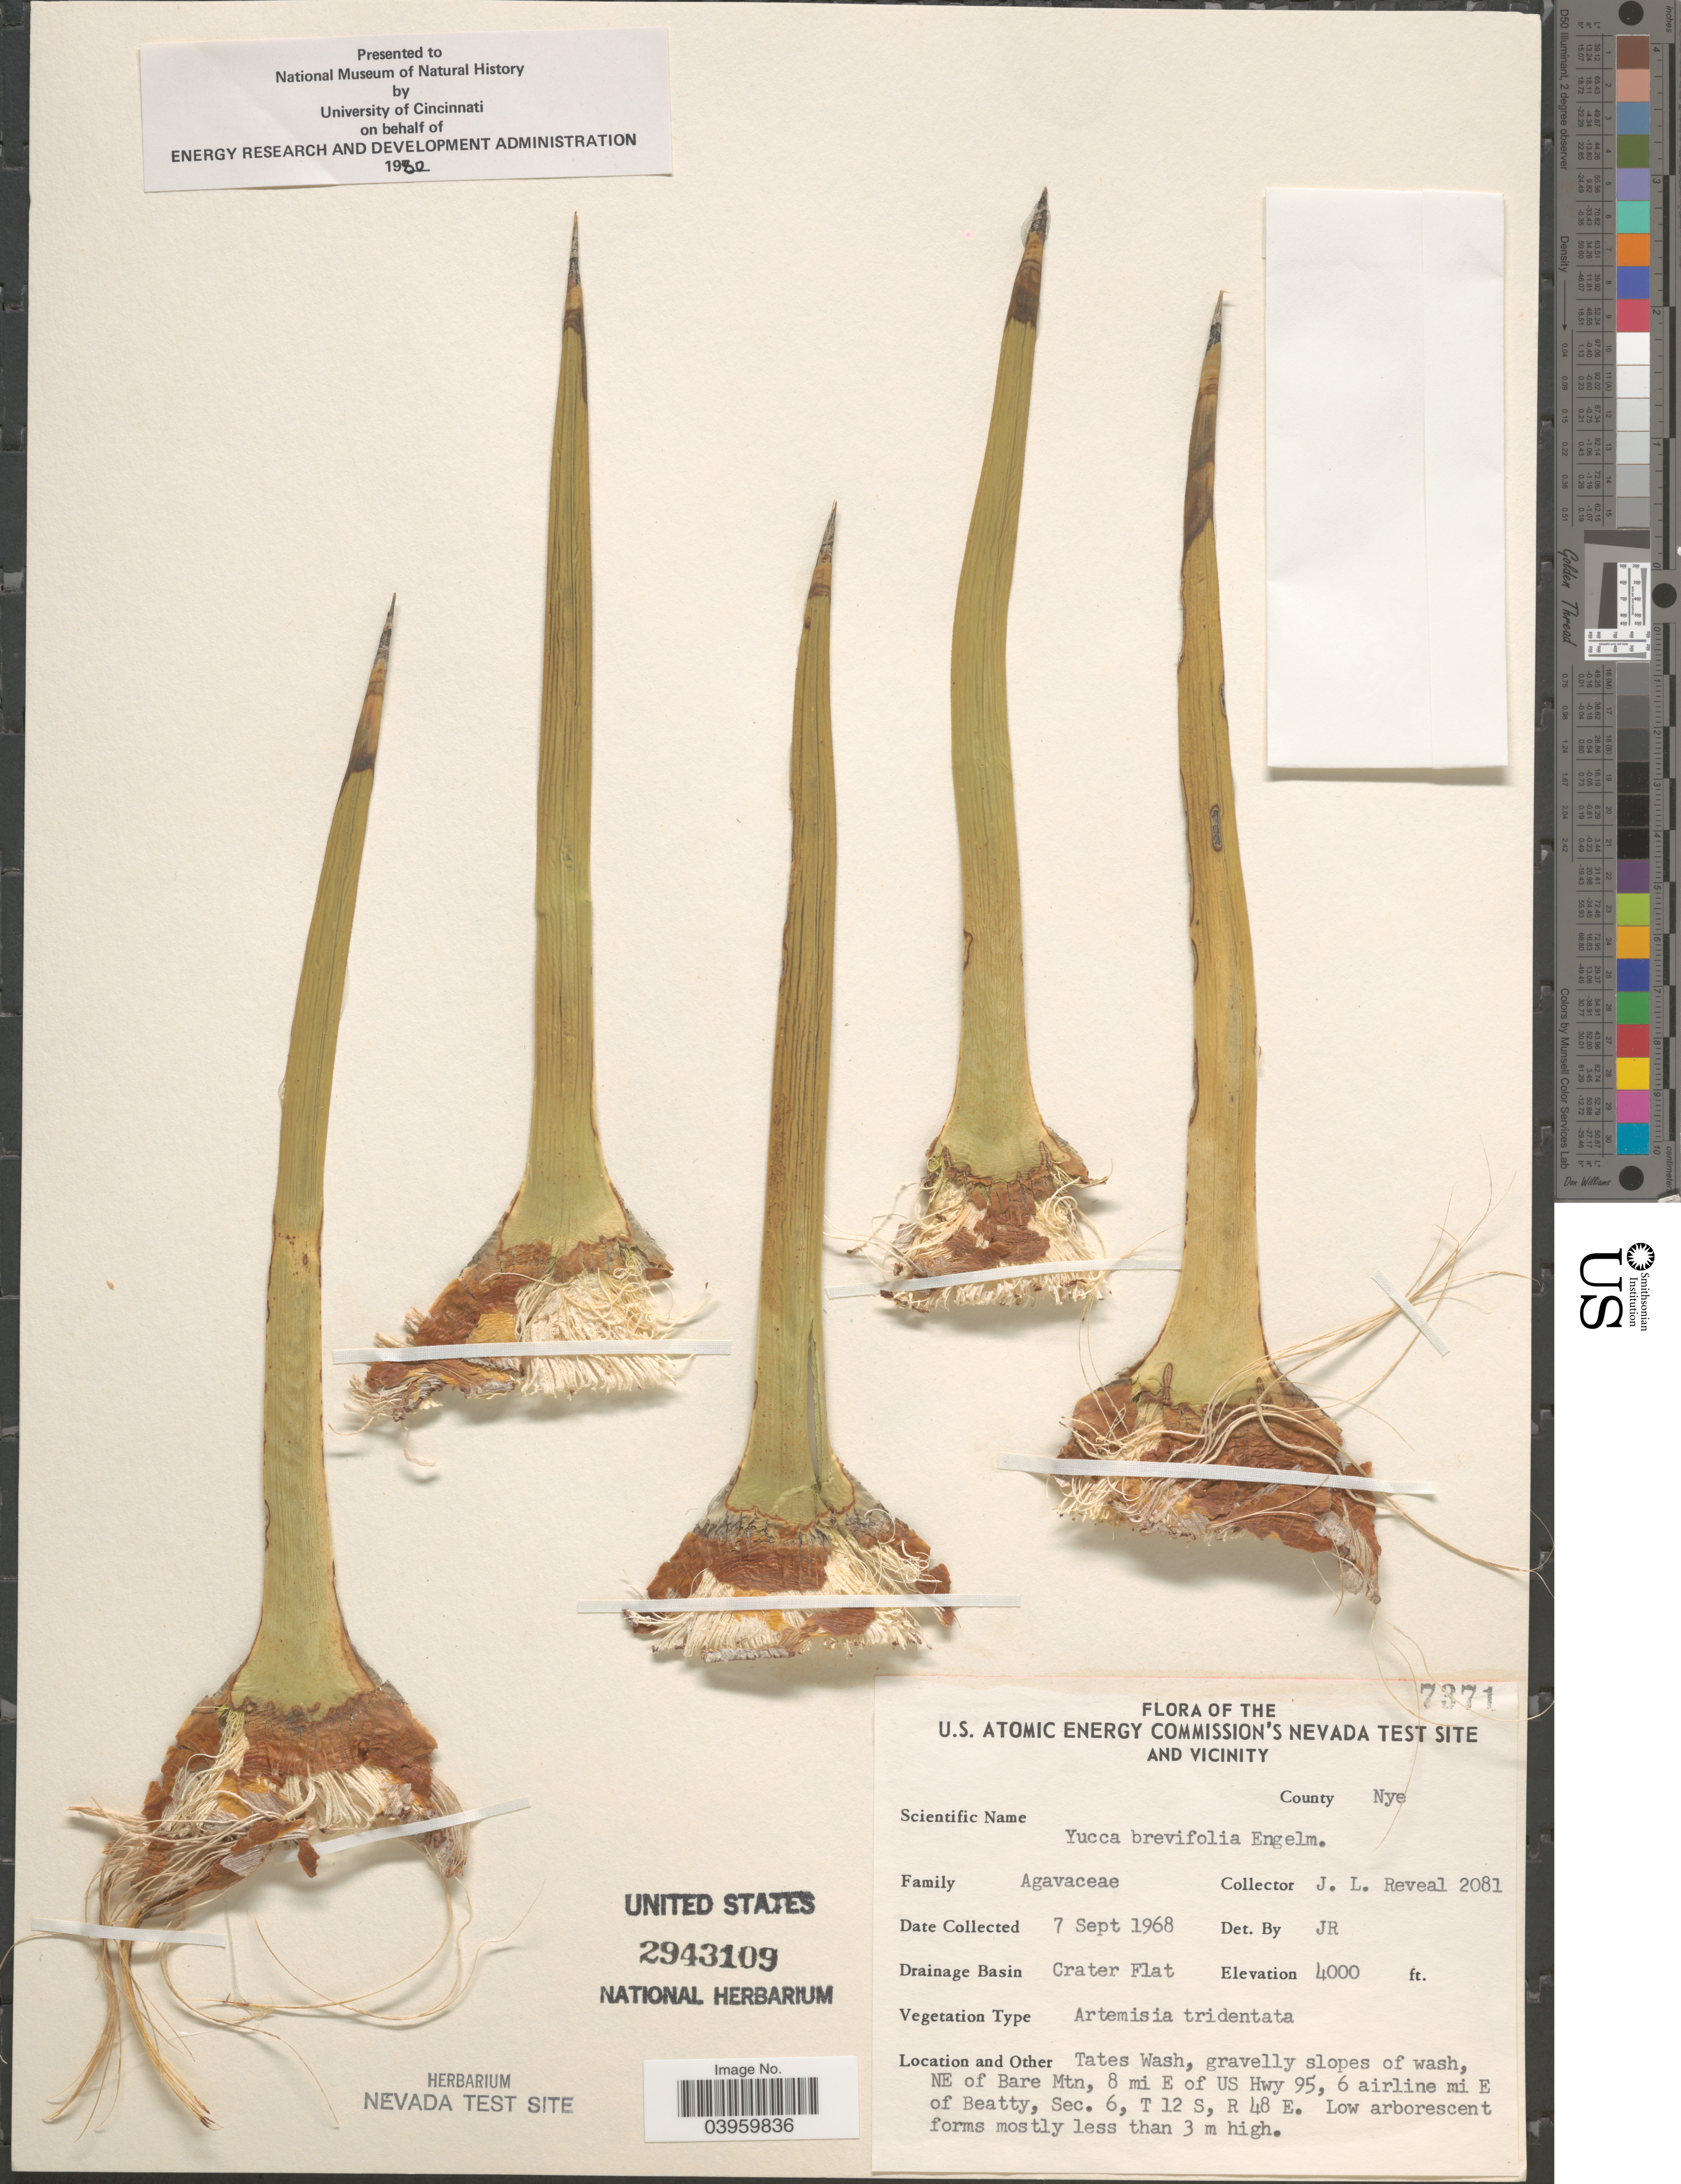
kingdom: Plantae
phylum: Tracheophyta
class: Liliopsida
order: Asparagales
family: Asparagaceae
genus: Yucca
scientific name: Yucca brevifolia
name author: Englem.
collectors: J. L. Reveal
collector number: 2081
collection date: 1968-09-07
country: United States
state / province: Nevada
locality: U.S. Atomic Energy Commission's Nevada test site and vicinity. County Nye. Drainage Basin Crater Flat. Tates Wash, gravelly slopes of wash, NE of Bare Mtn, 8 mi E of US Hwy 95, 6 airline mi E of Beatty, Sec. 6, T 12 S, R 48 E.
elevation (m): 1219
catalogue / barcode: US 2943109